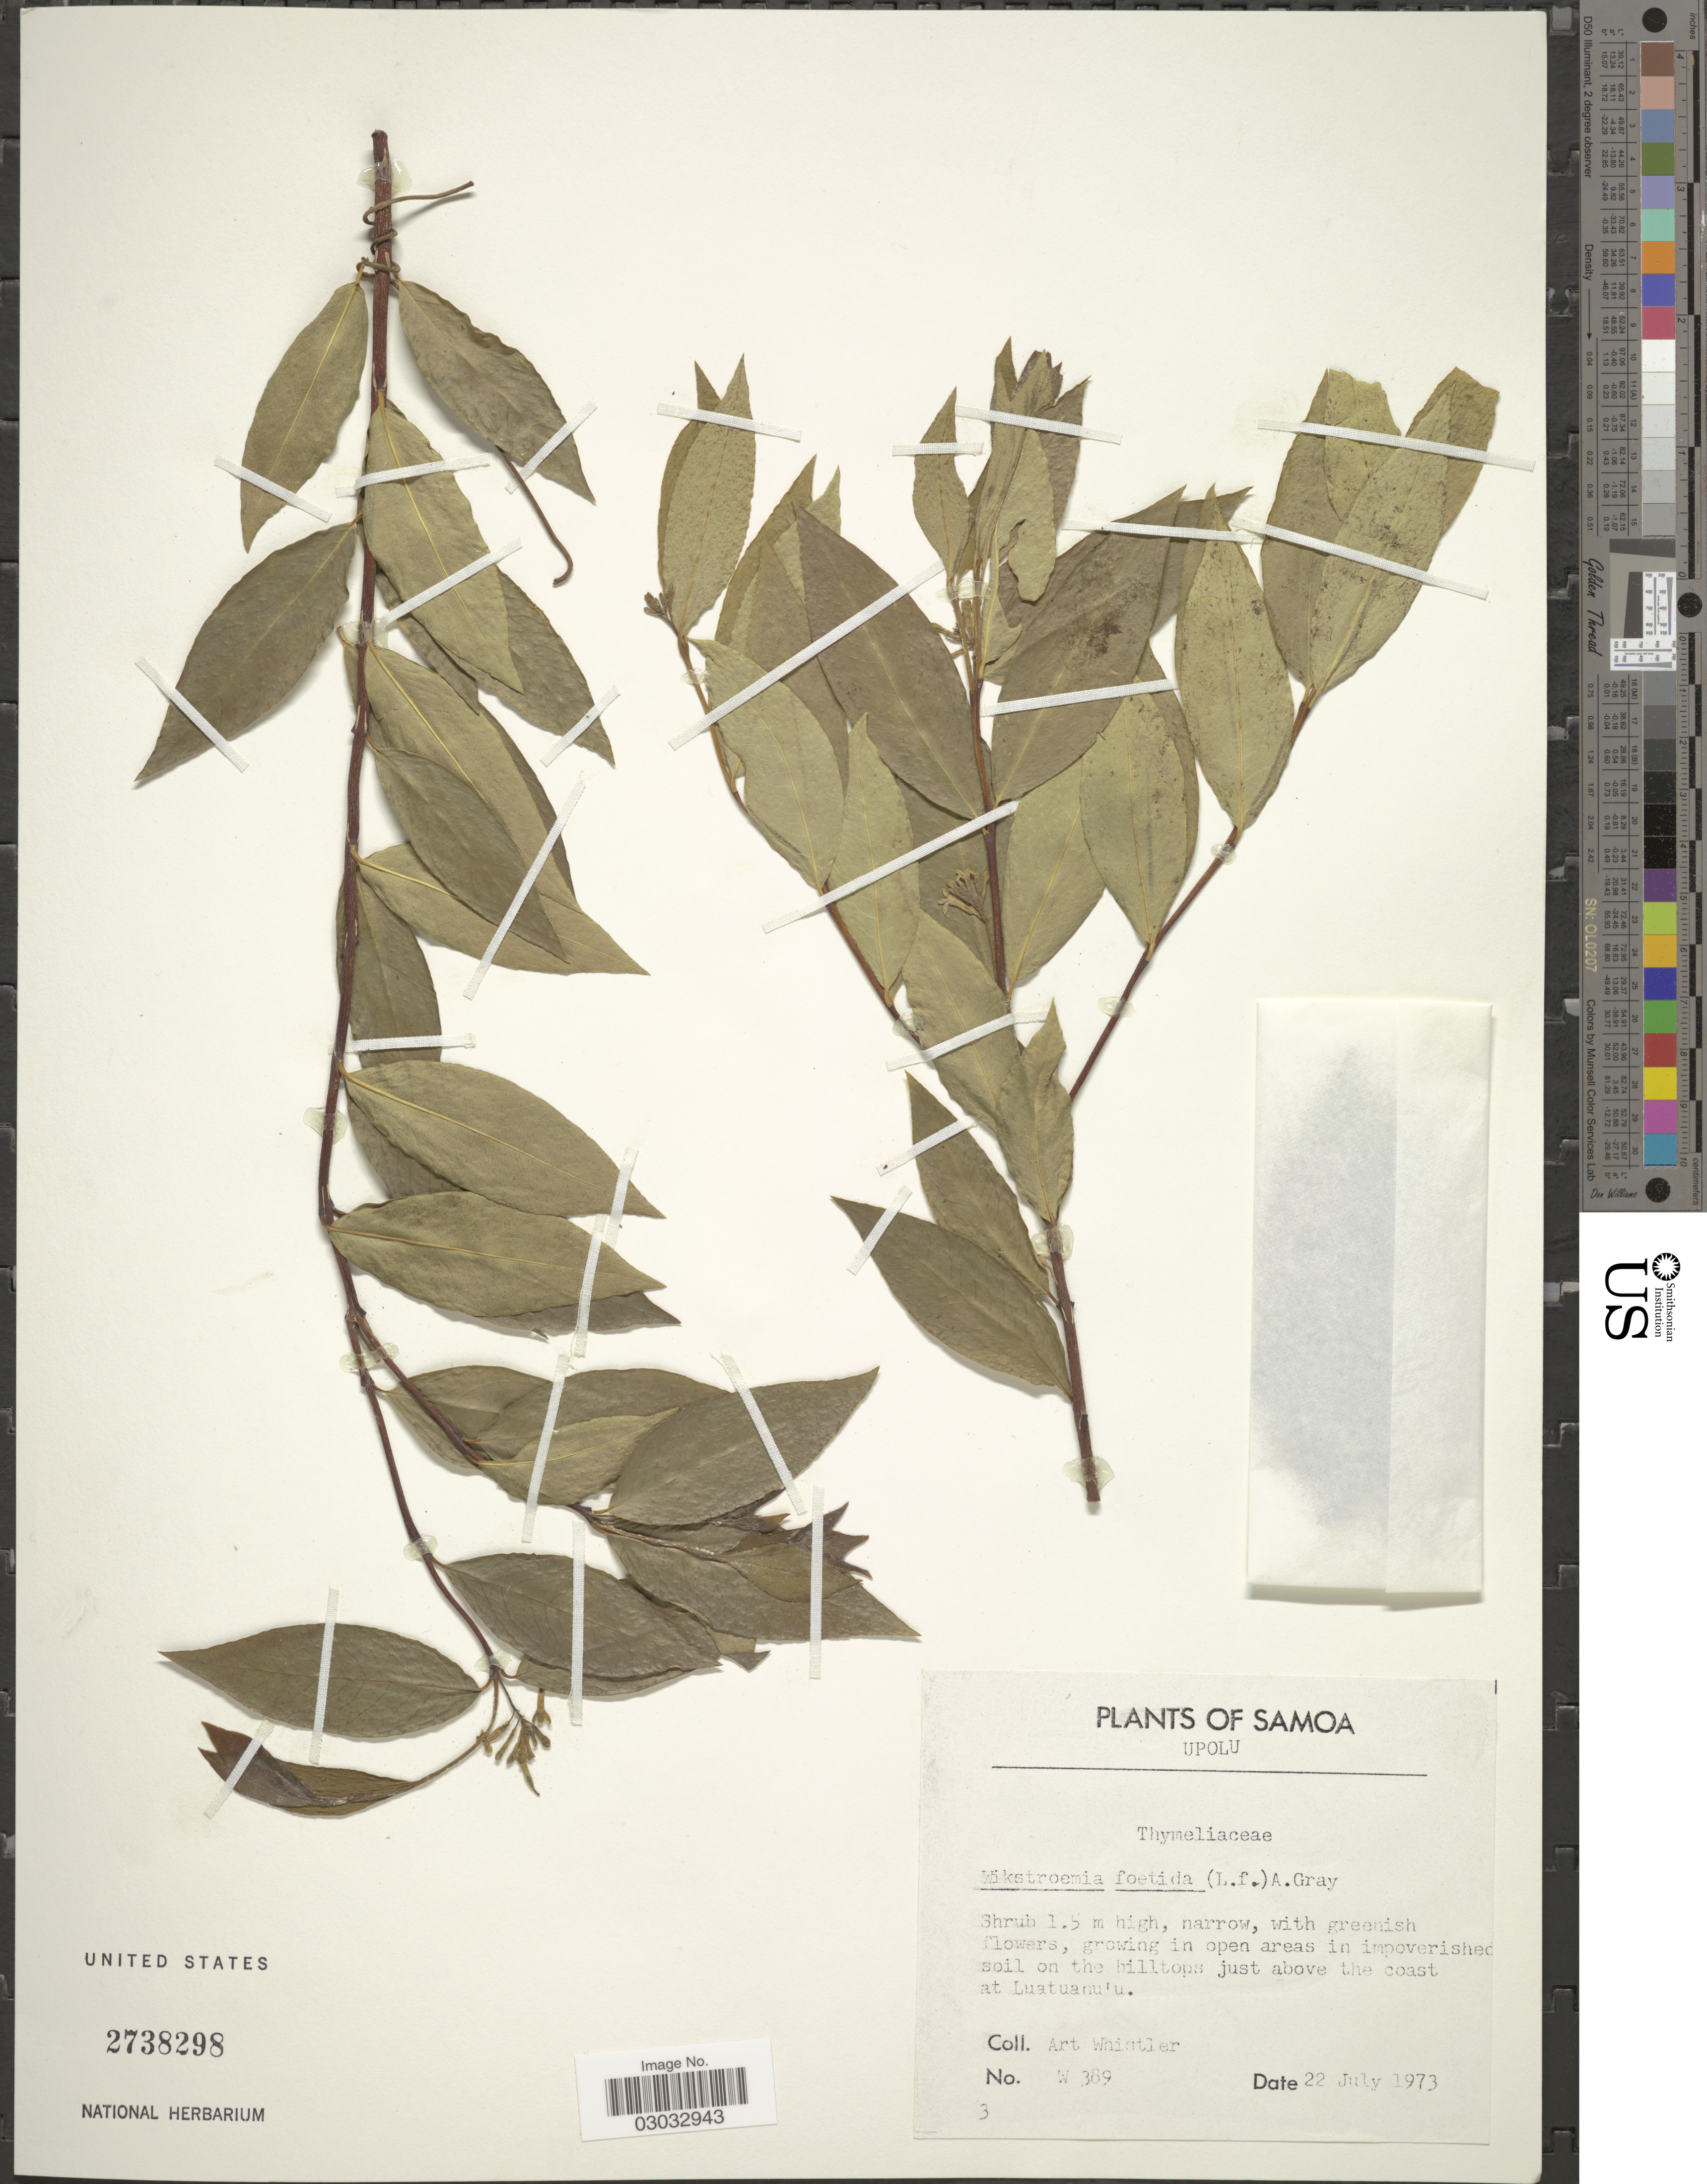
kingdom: Plantae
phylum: Tracheophyta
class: Magnoliopsida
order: Malvales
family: Thymelaeaceae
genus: Wikstroemia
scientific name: Wikstroemia coriacea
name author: Seem.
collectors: A. Whistler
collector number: W389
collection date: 1973-07-22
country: Samoa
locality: Samoa, Upolu, growing in open areas in impoverished soil on the hilltops just above the coast at Luatuanutu.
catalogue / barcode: US 2738298